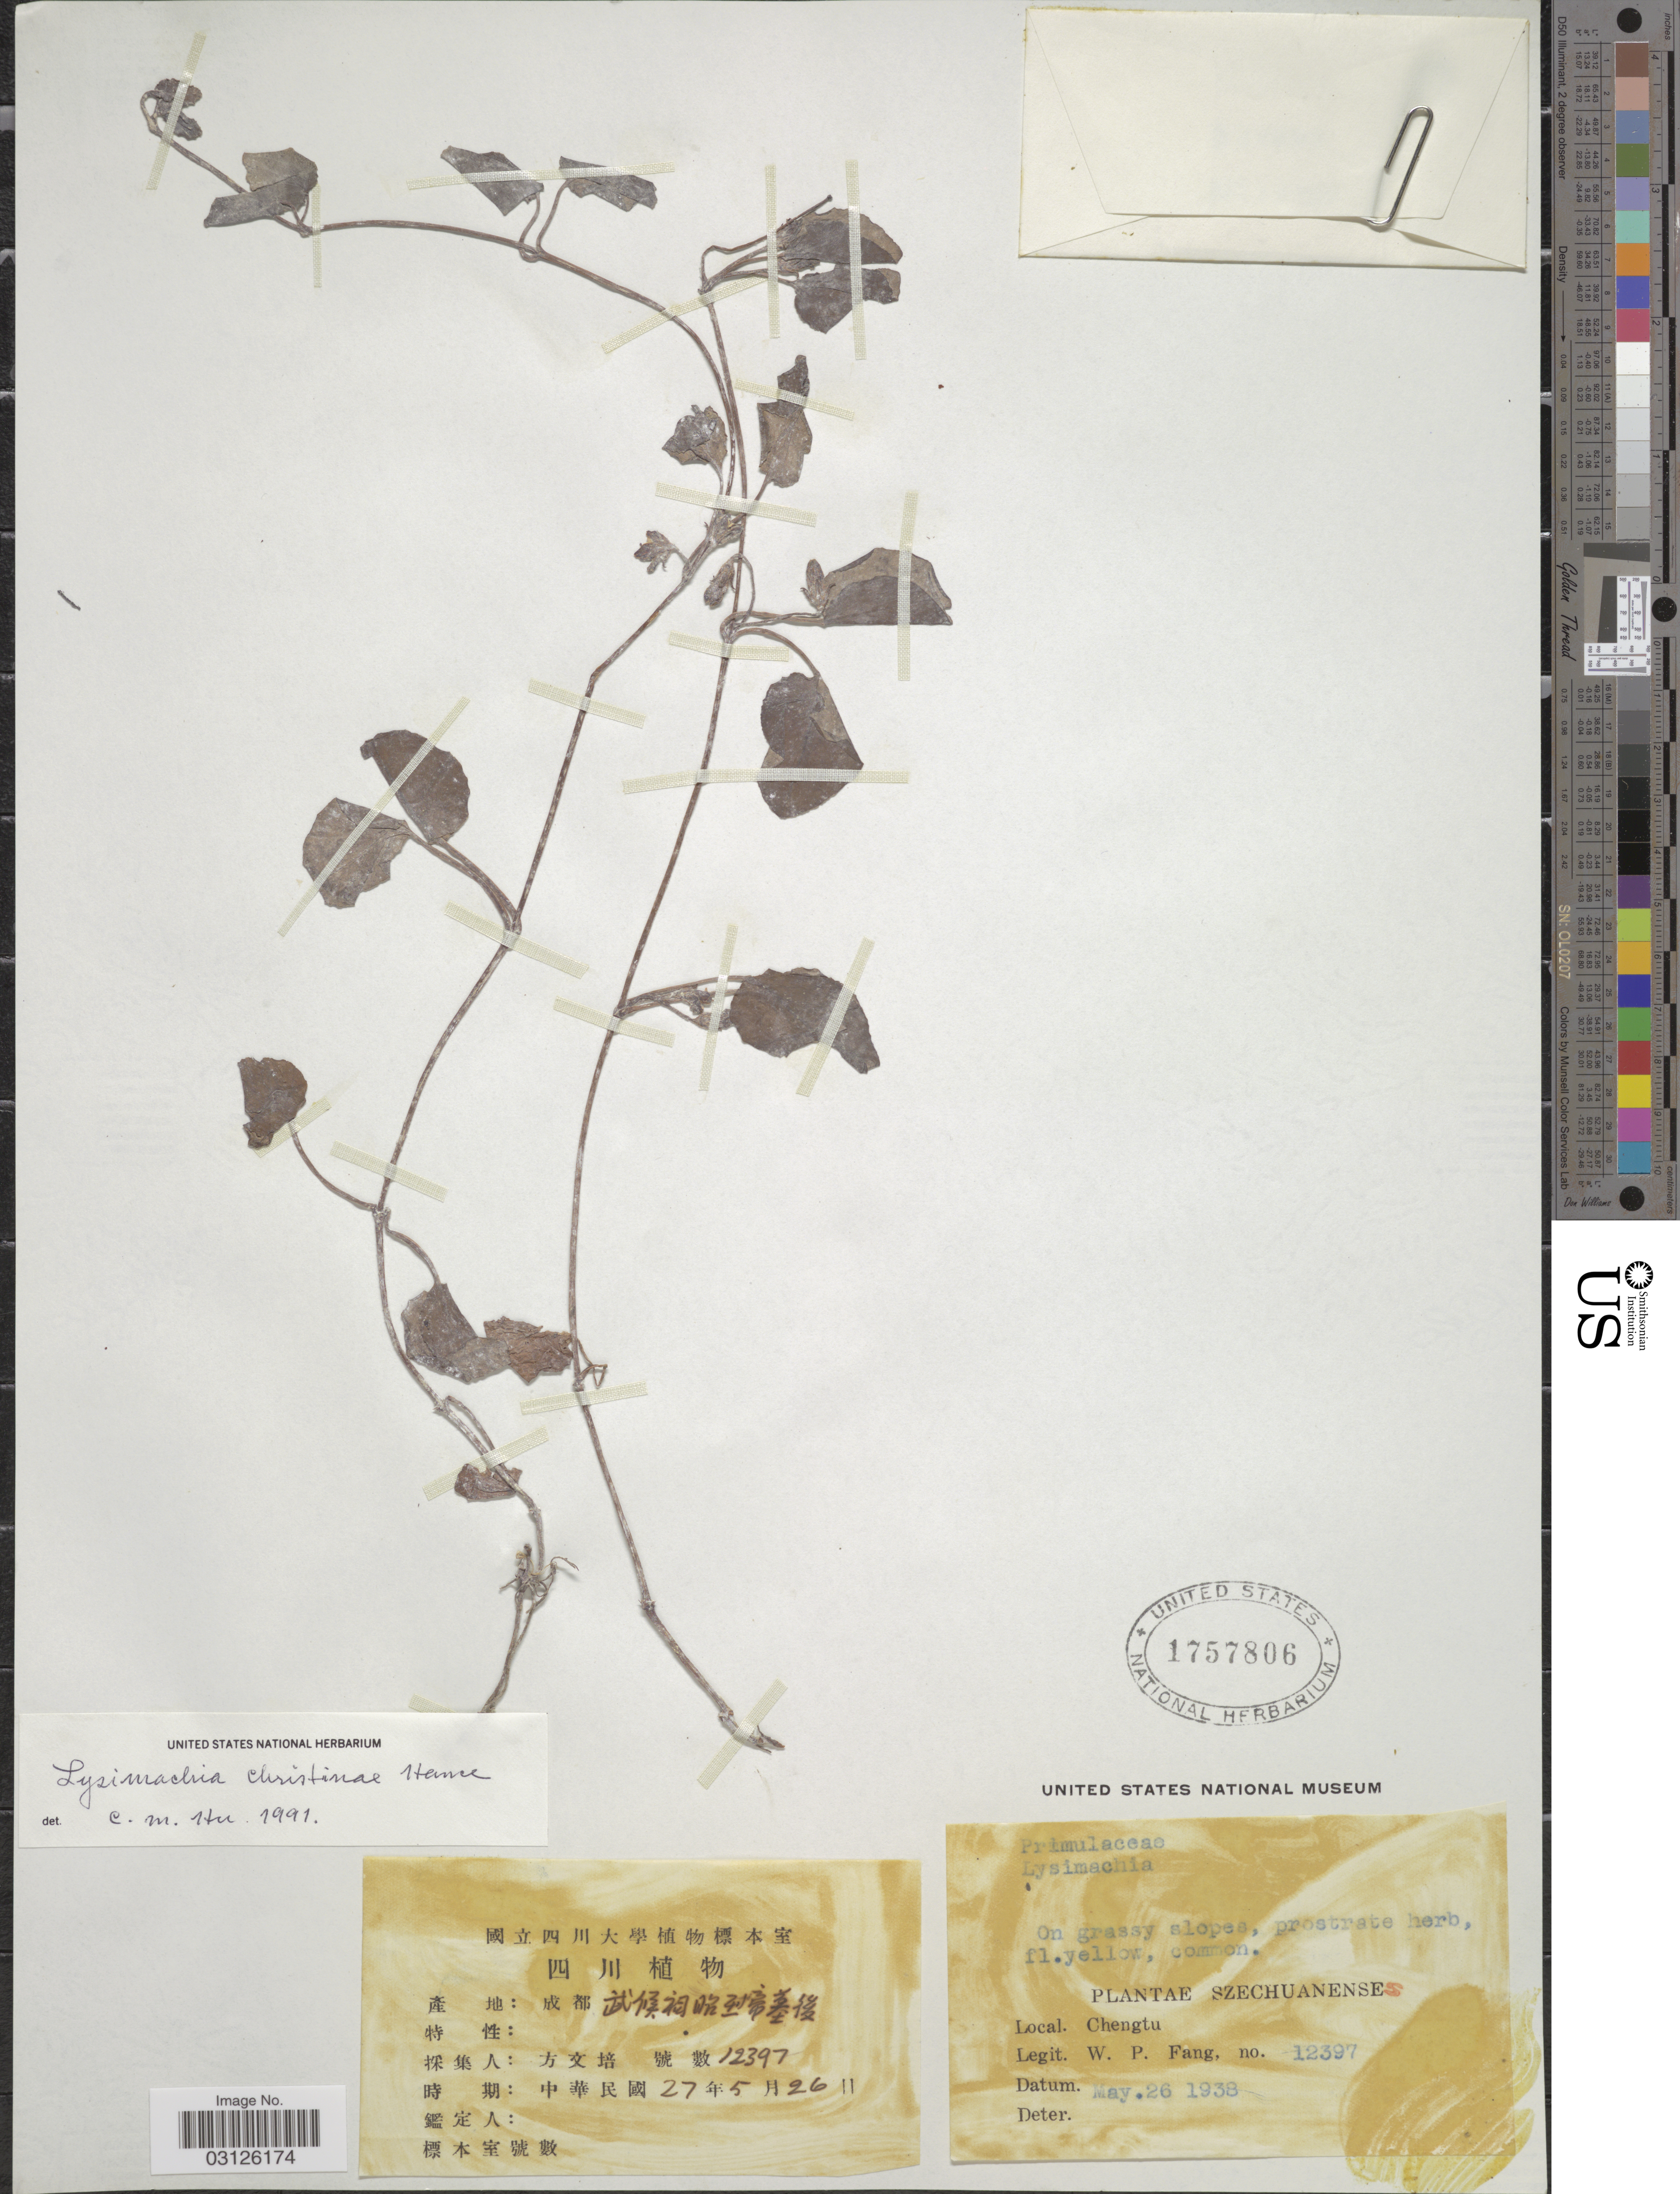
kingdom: Plantae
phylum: Tracheophyta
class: Magnoliopsida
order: Ericales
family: Primulaceae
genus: Lysimachia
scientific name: Lysimachia christinae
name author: Hance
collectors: W. P. Fang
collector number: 12397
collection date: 1938-05-26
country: China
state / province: Sichuan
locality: Szechuanenses. Chengtu.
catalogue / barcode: US 1757806